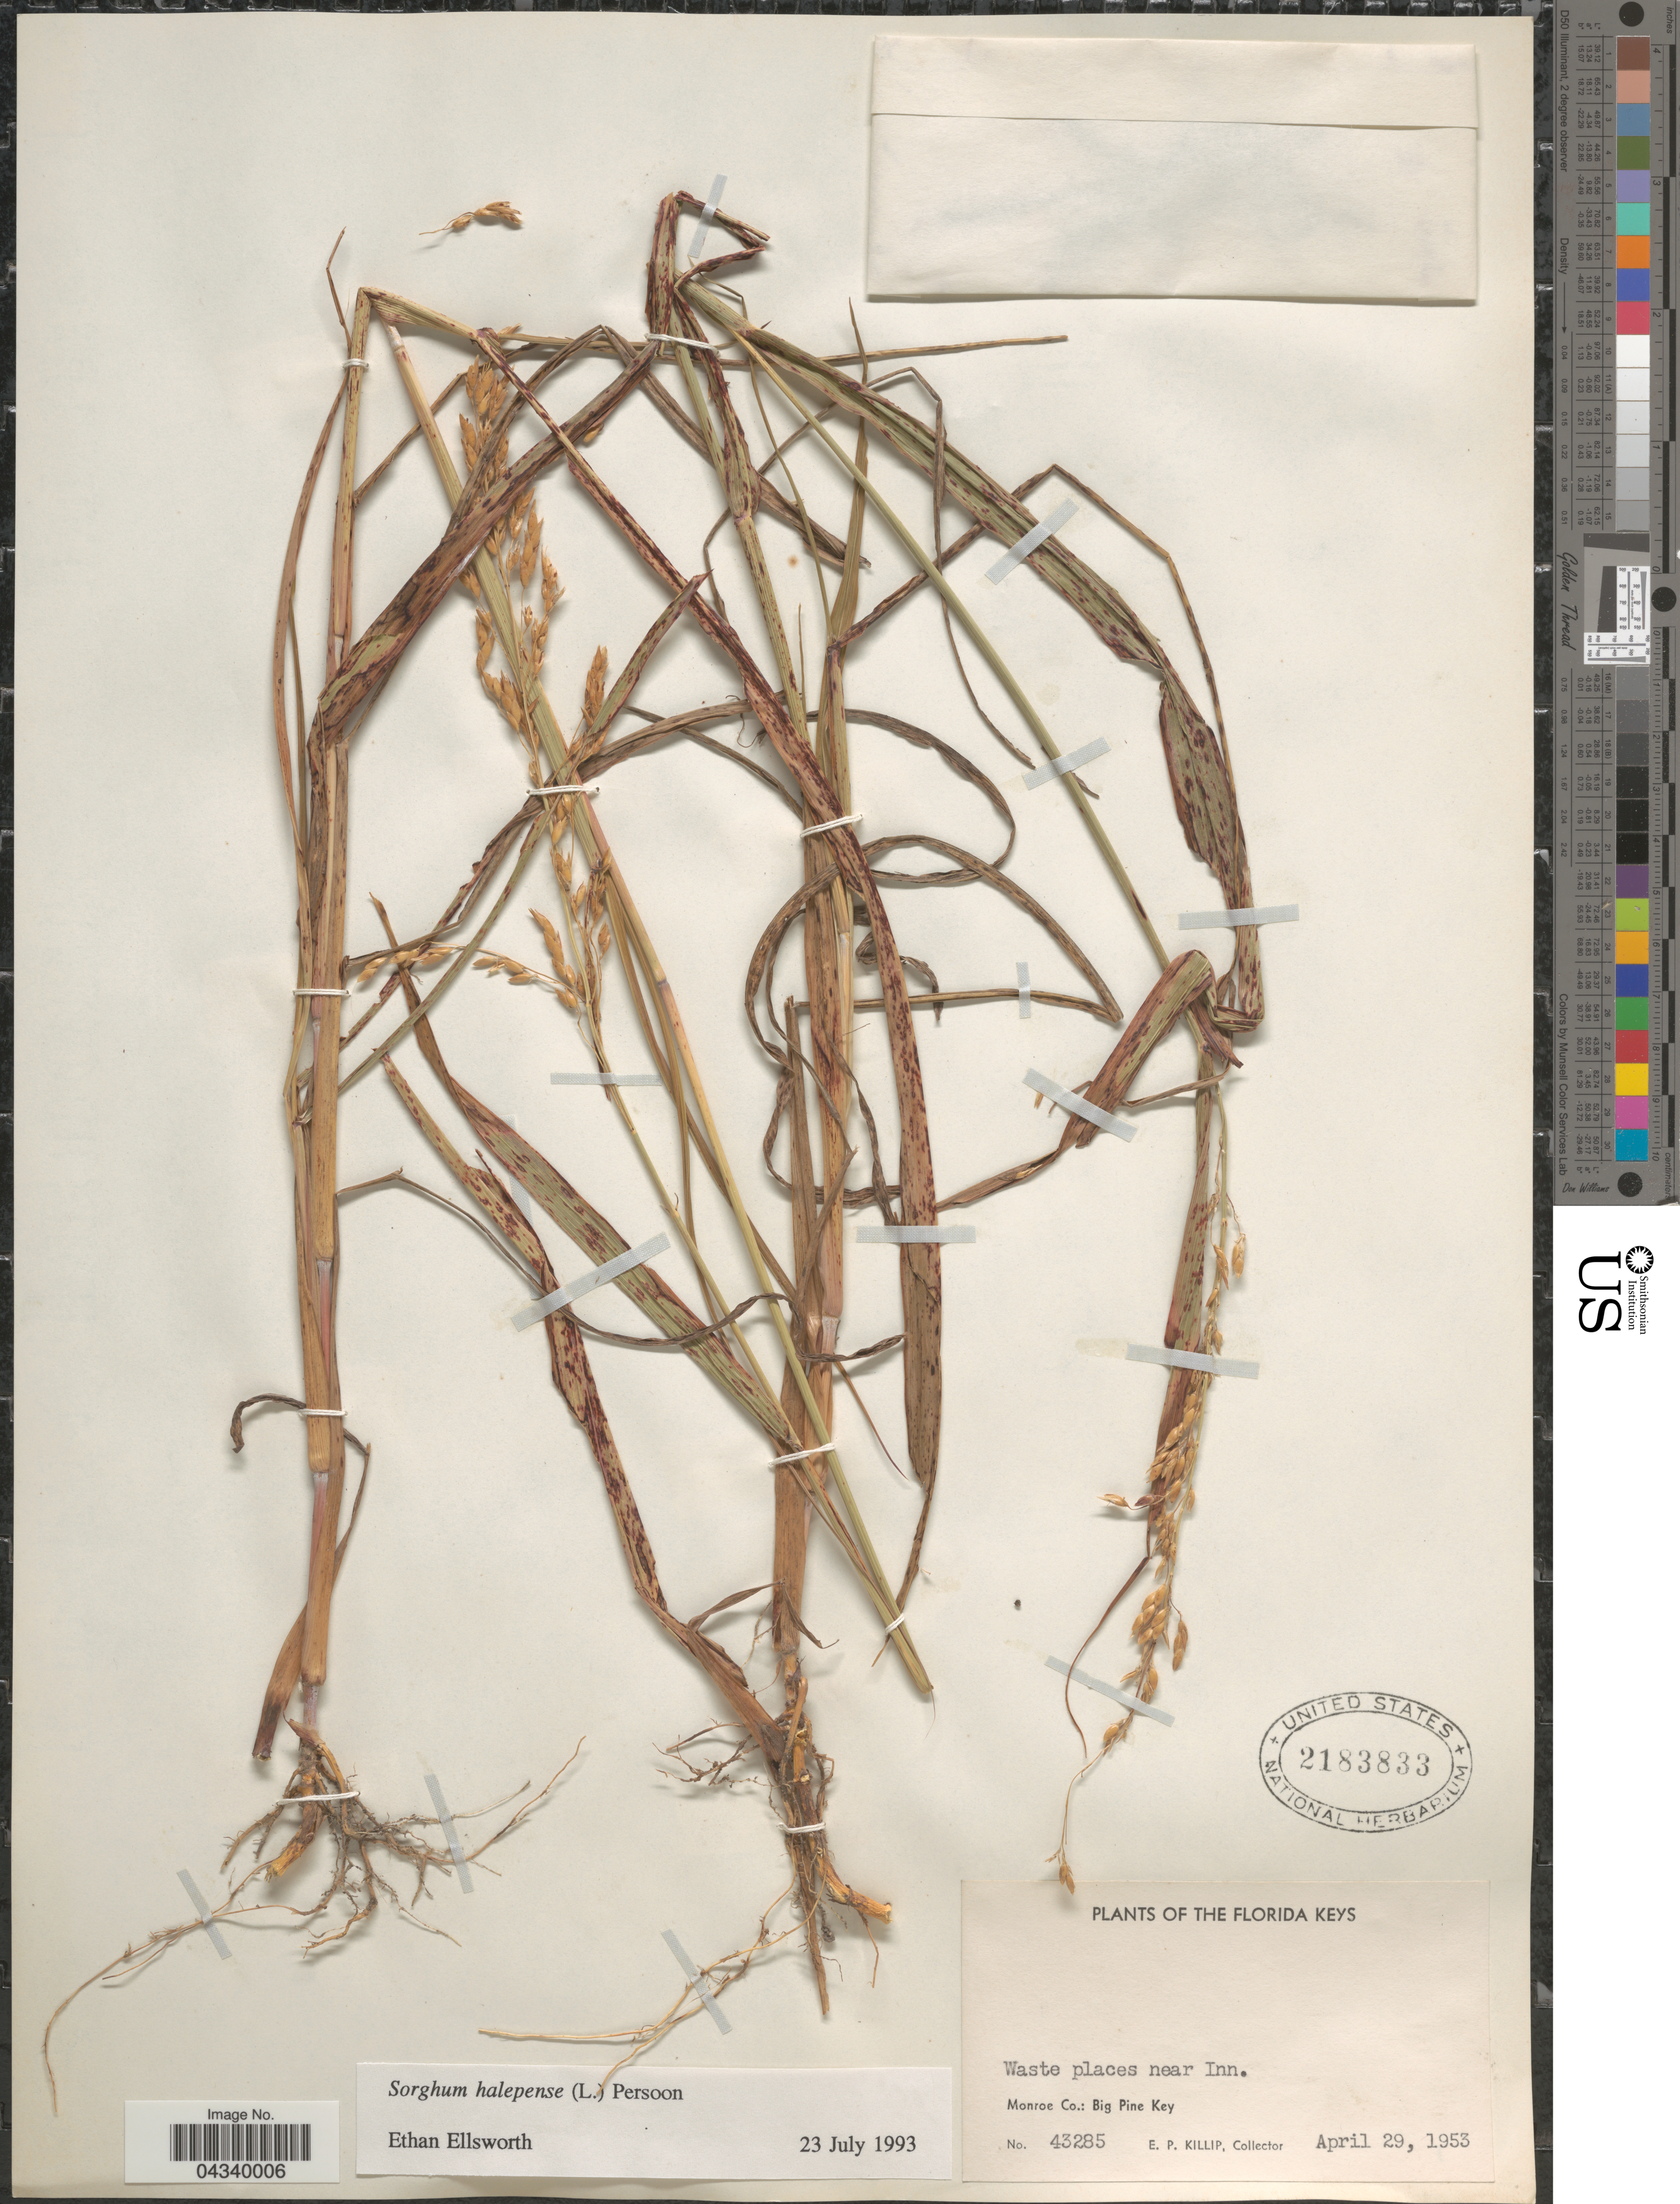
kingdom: Plantae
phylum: Tracheophyta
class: Liliopsida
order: Poales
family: Poaceae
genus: Sorghum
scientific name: Sorghum halepense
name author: (L.) Pers.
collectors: E. P. Killip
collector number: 43285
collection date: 1953-04-29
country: United States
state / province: Florida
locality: The Florida Keys. Waste places near Inn. Monroe Co.: Big Pine Key.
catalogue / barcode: US 2183833